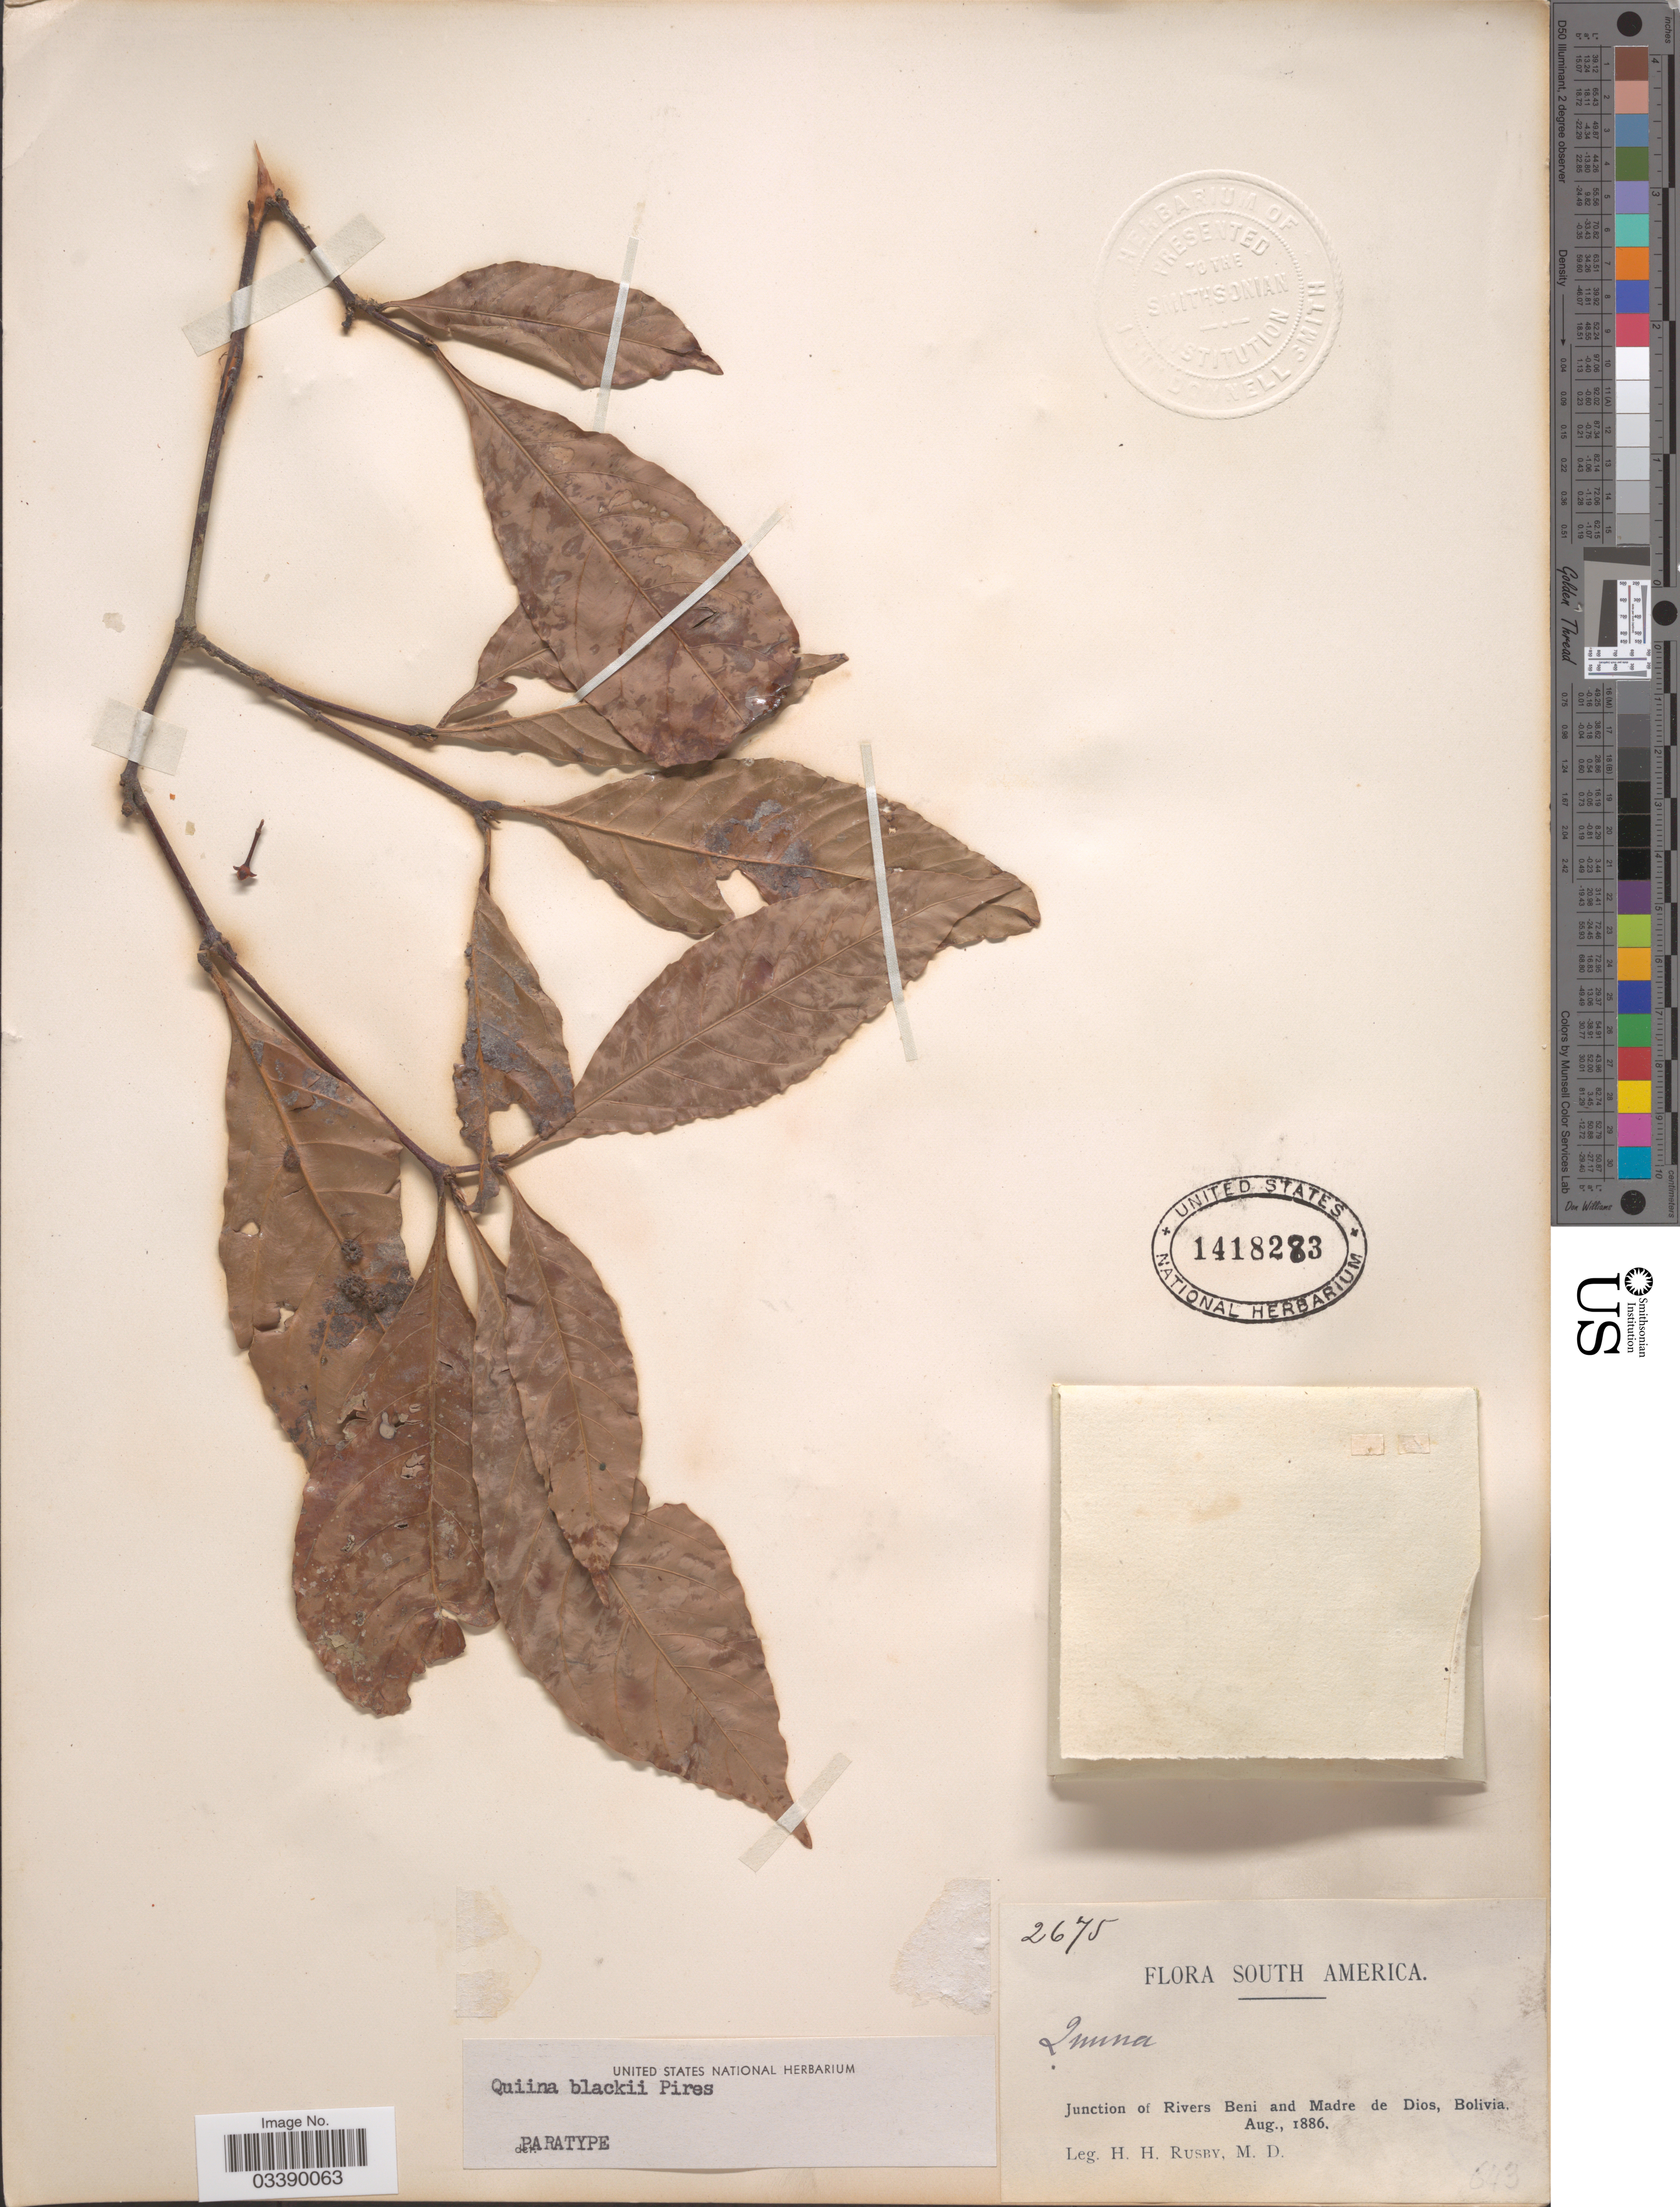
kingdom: Plantae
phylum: Tracheophyta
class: Magnoliopsida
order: Malpighiales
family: Quiinaceae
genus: Quiina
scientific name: Quiina blackii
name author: Pires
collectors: H. H. Rusby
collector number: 2675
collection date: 1886-08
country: Bolivia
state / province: Beni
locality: Junction of Rivers Beni and Madre de Dios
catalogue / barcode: US 1418283